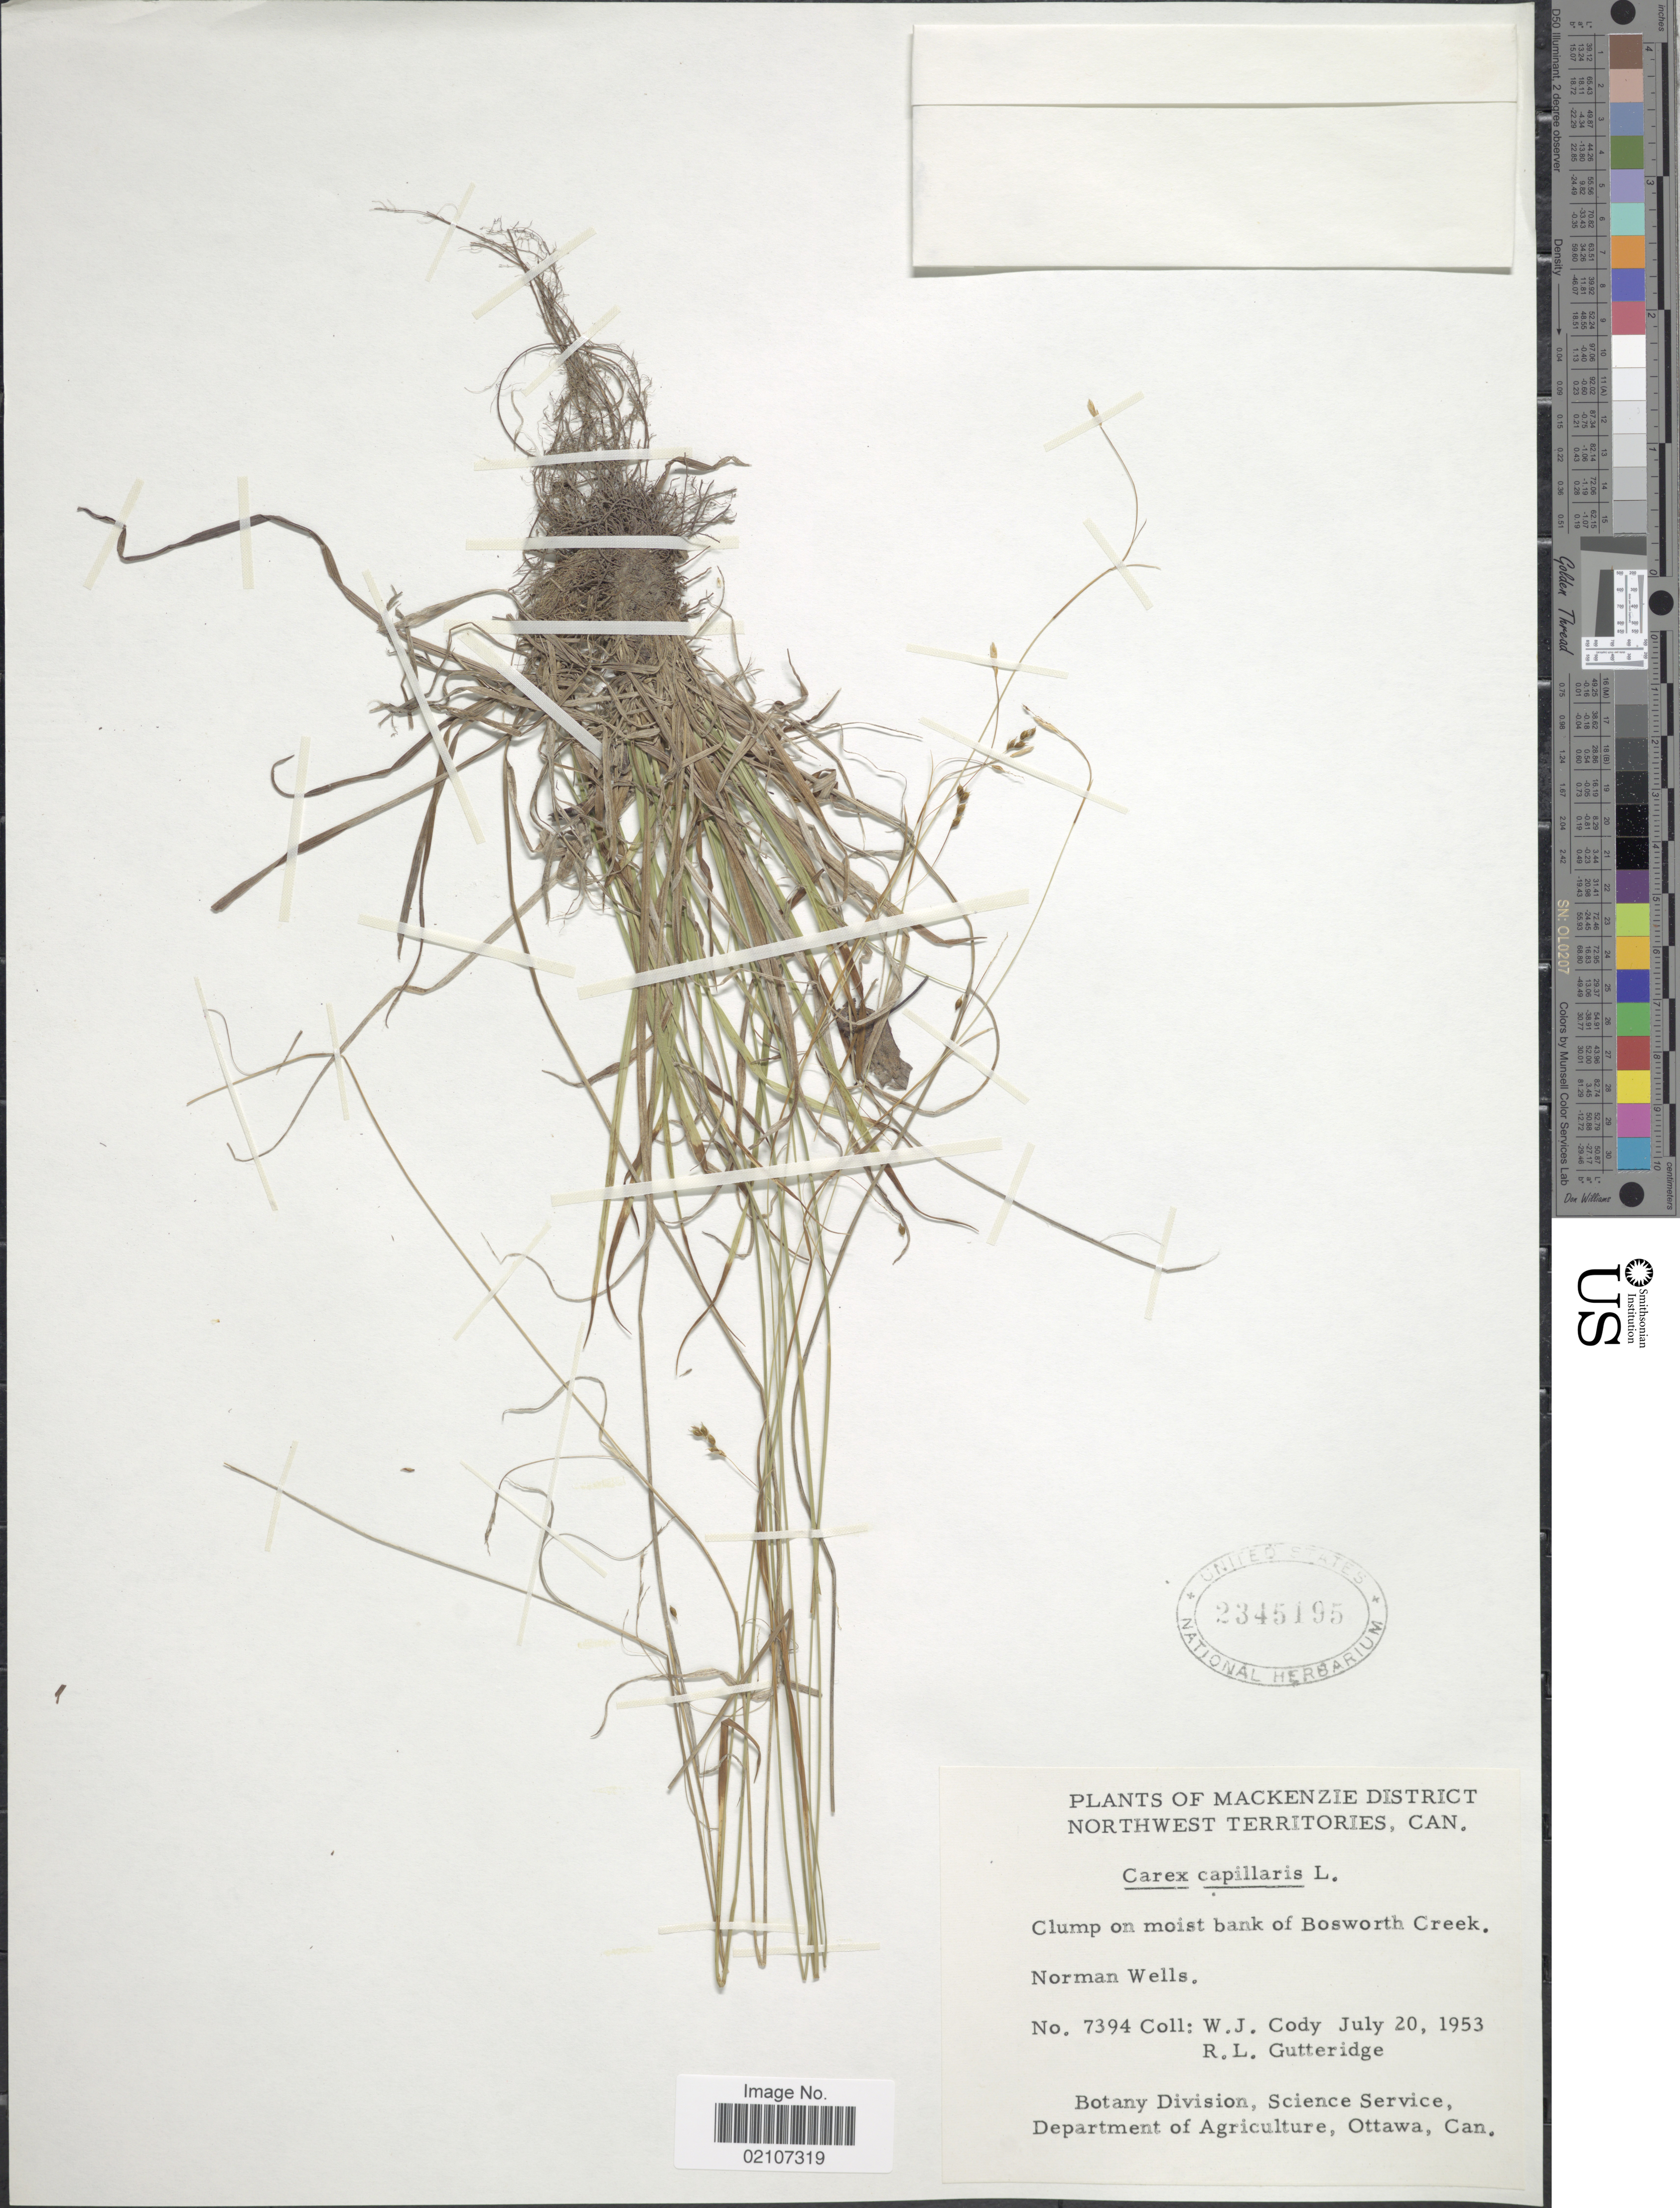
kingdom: Plantae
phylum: Tracheophyta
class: Liliopsida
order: Poales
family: Cyperaceae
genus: Carex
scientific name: Carex capillaris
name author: L.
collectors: W. Cody & R. Gutteridge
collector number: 7394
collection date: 1953-07-20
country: Canada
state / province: Northwest Territories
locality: Mackenzie District. Clump on moist bank of Bosworth Creek. Norman Wells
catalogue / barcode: US 2345195